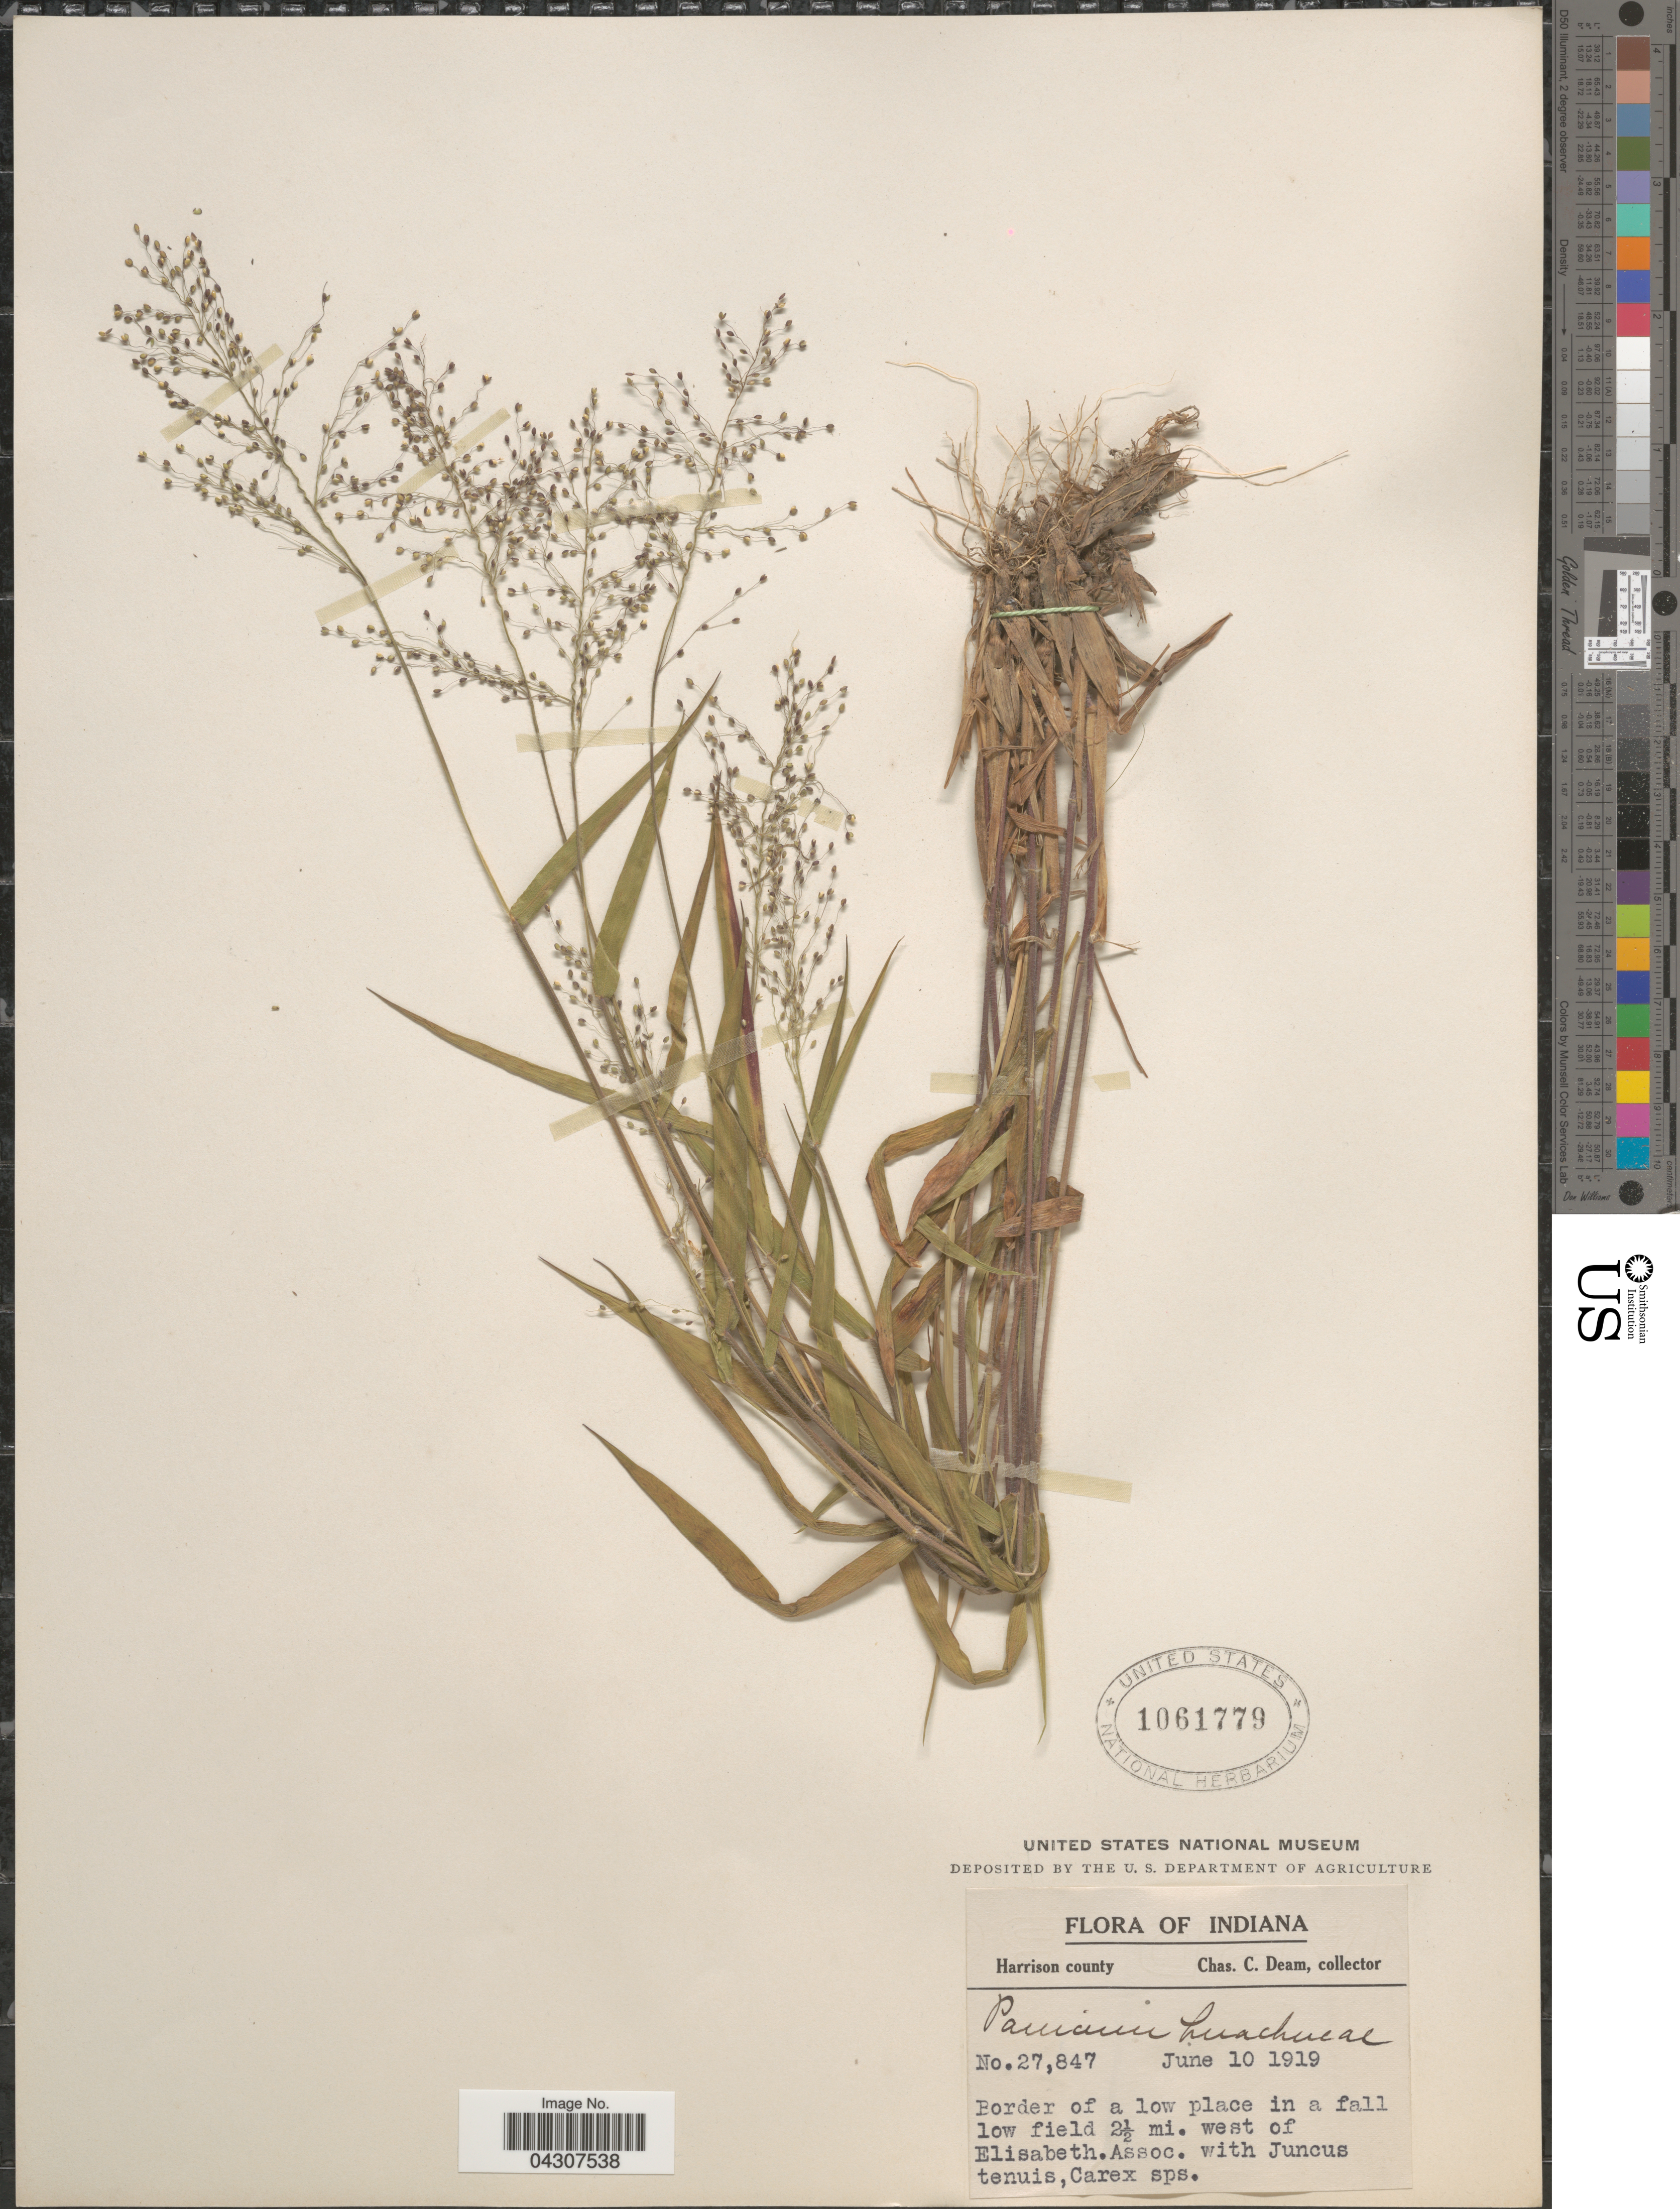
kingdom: Plantae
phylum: Tracheophyta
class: Liliopsida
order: Poales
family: Poaceae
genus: Dichanthelium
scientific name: Dichanthelium acuminatum var. acuminatum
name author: (Sw.) Gould & C.A. Clark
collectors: C. C. Deam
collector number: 27847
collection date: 1919-06-10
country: United States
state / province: Indiana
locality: Harrison County. Border of a low place in a fall low field 2½ mi. west of Elisabeth.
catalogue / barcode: US 1061779